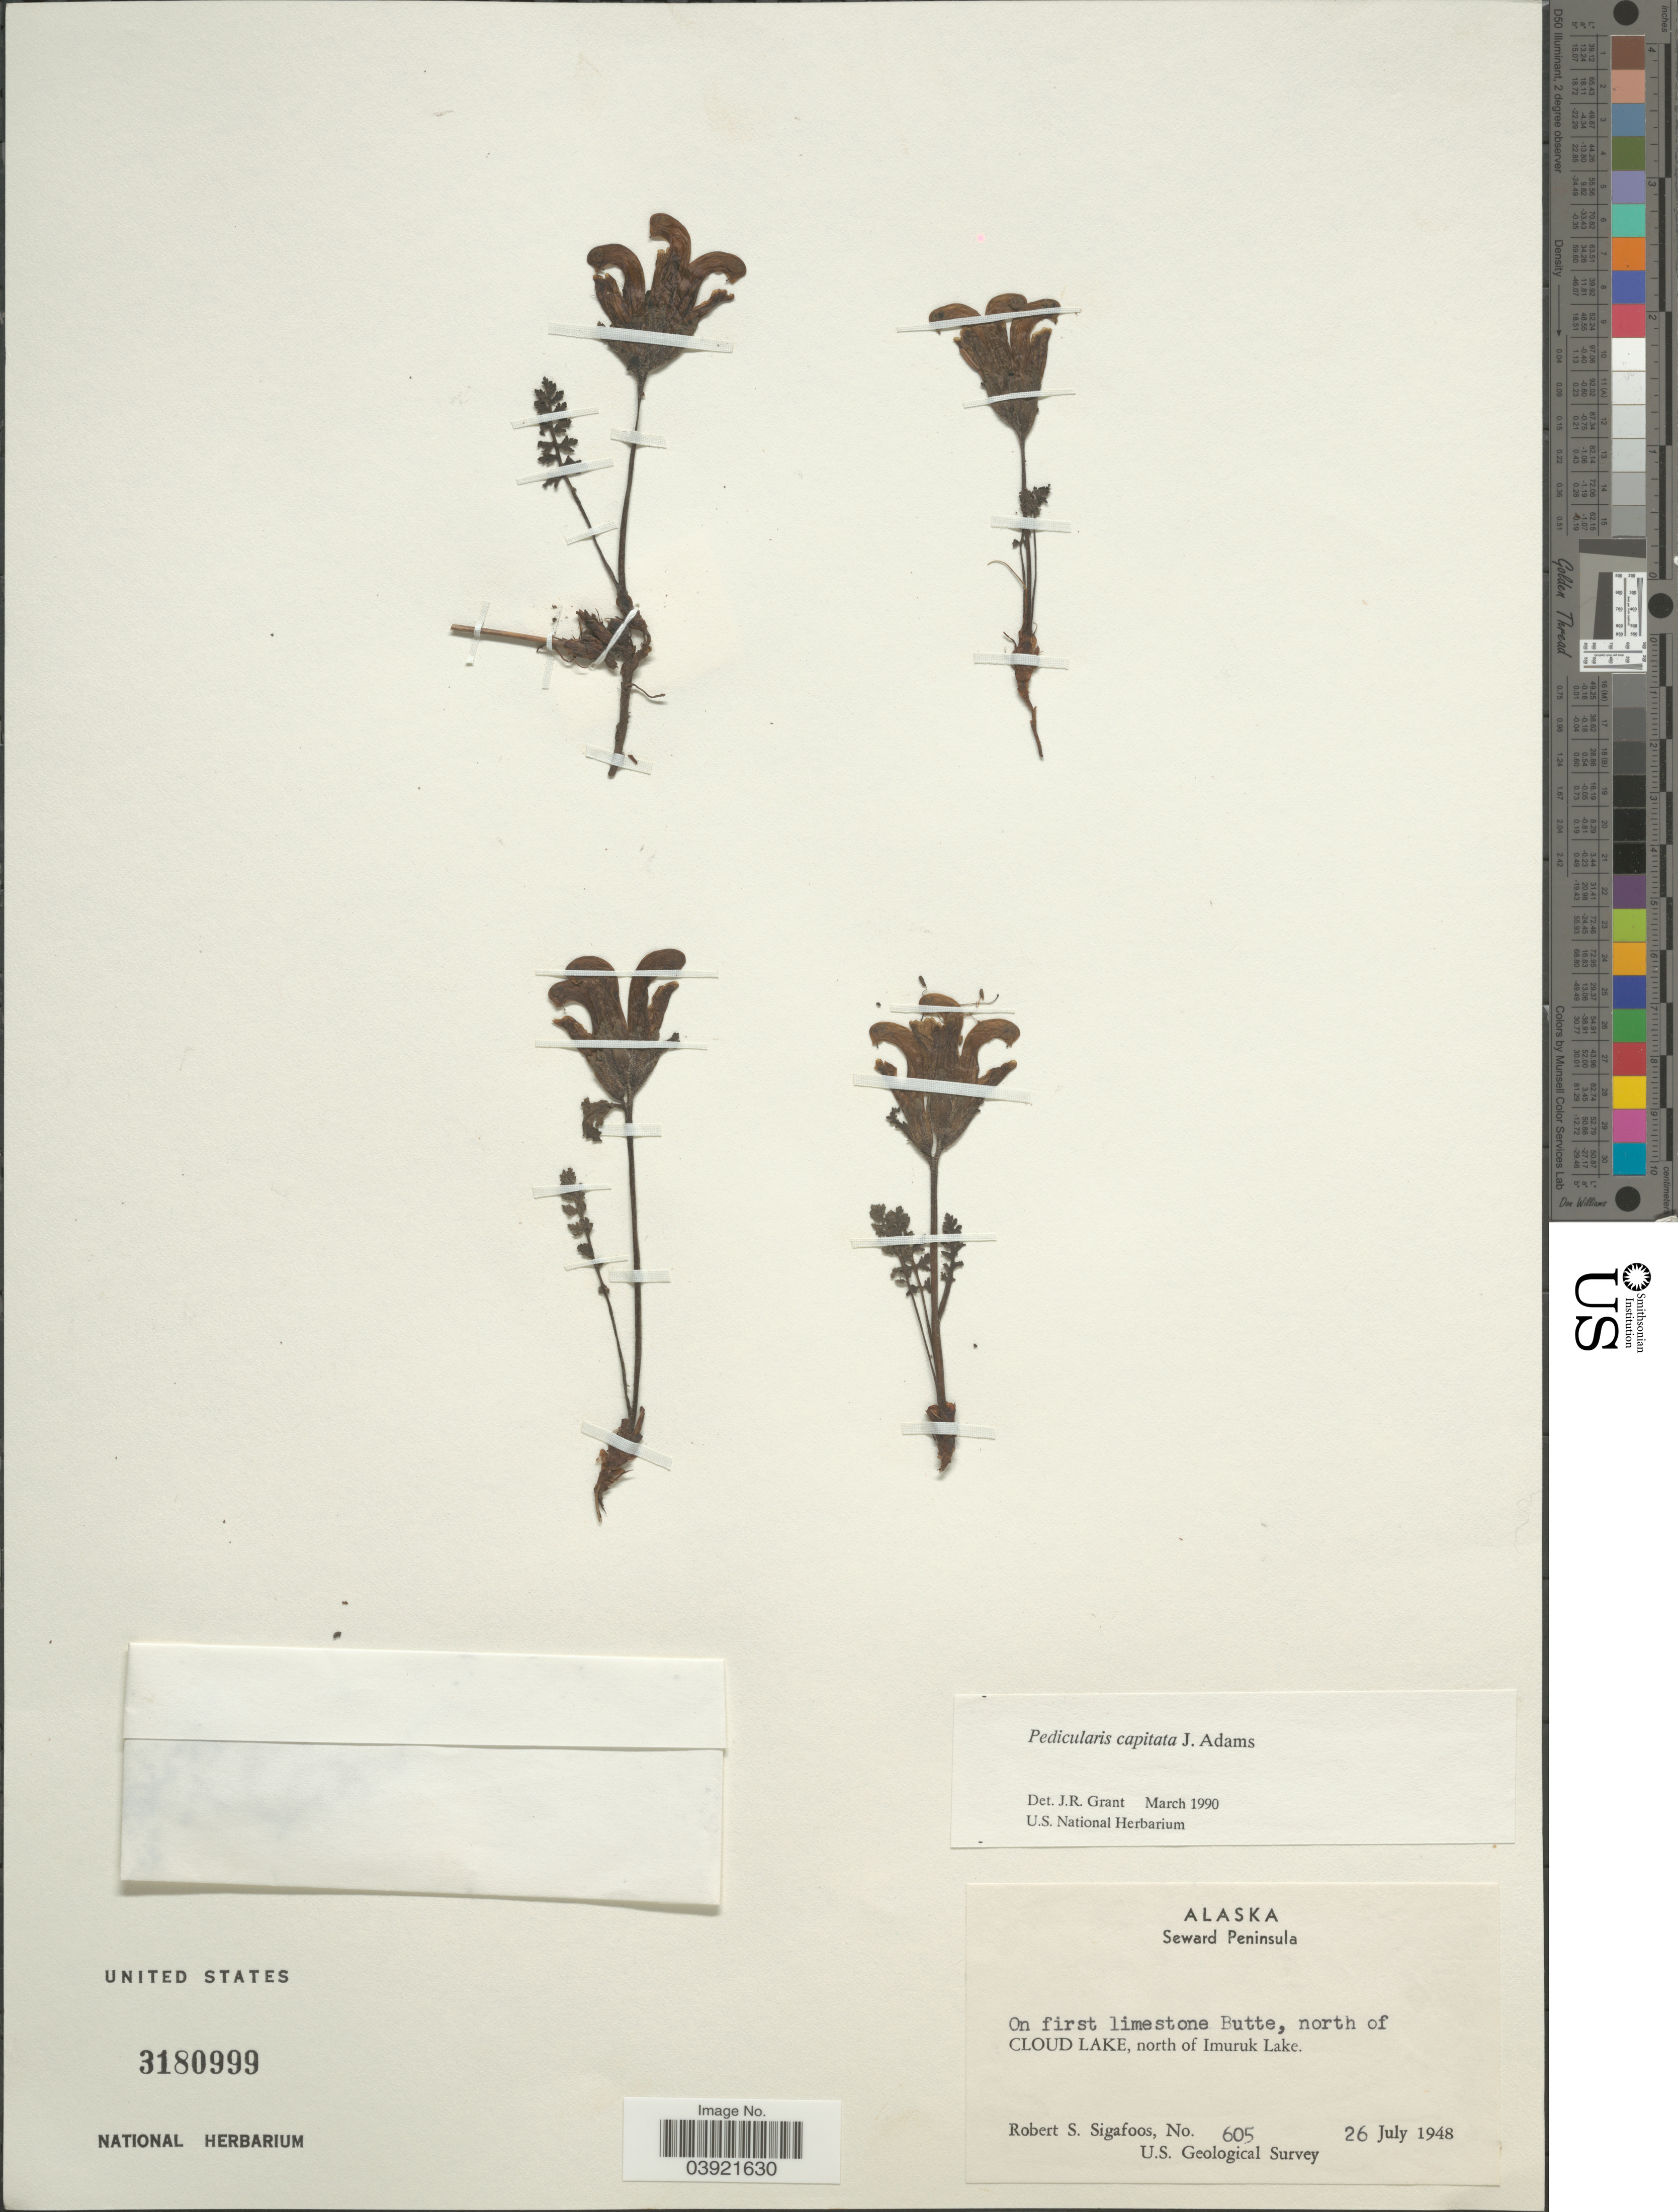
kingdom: Plantae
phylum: Tracheophyta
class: Magnoliopsida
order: Lamiales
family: Orobanchaceae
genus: Pedicularis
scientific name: Pedicularis capitata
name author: Adams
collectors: R. Sigafoos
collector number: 605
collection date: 1948-07-26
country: United States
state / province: Alaska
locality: Seward Peninsula. On first limestone Butte, north of Cloud Lake, north of Imuruk Lake.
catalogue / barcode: US 3180999